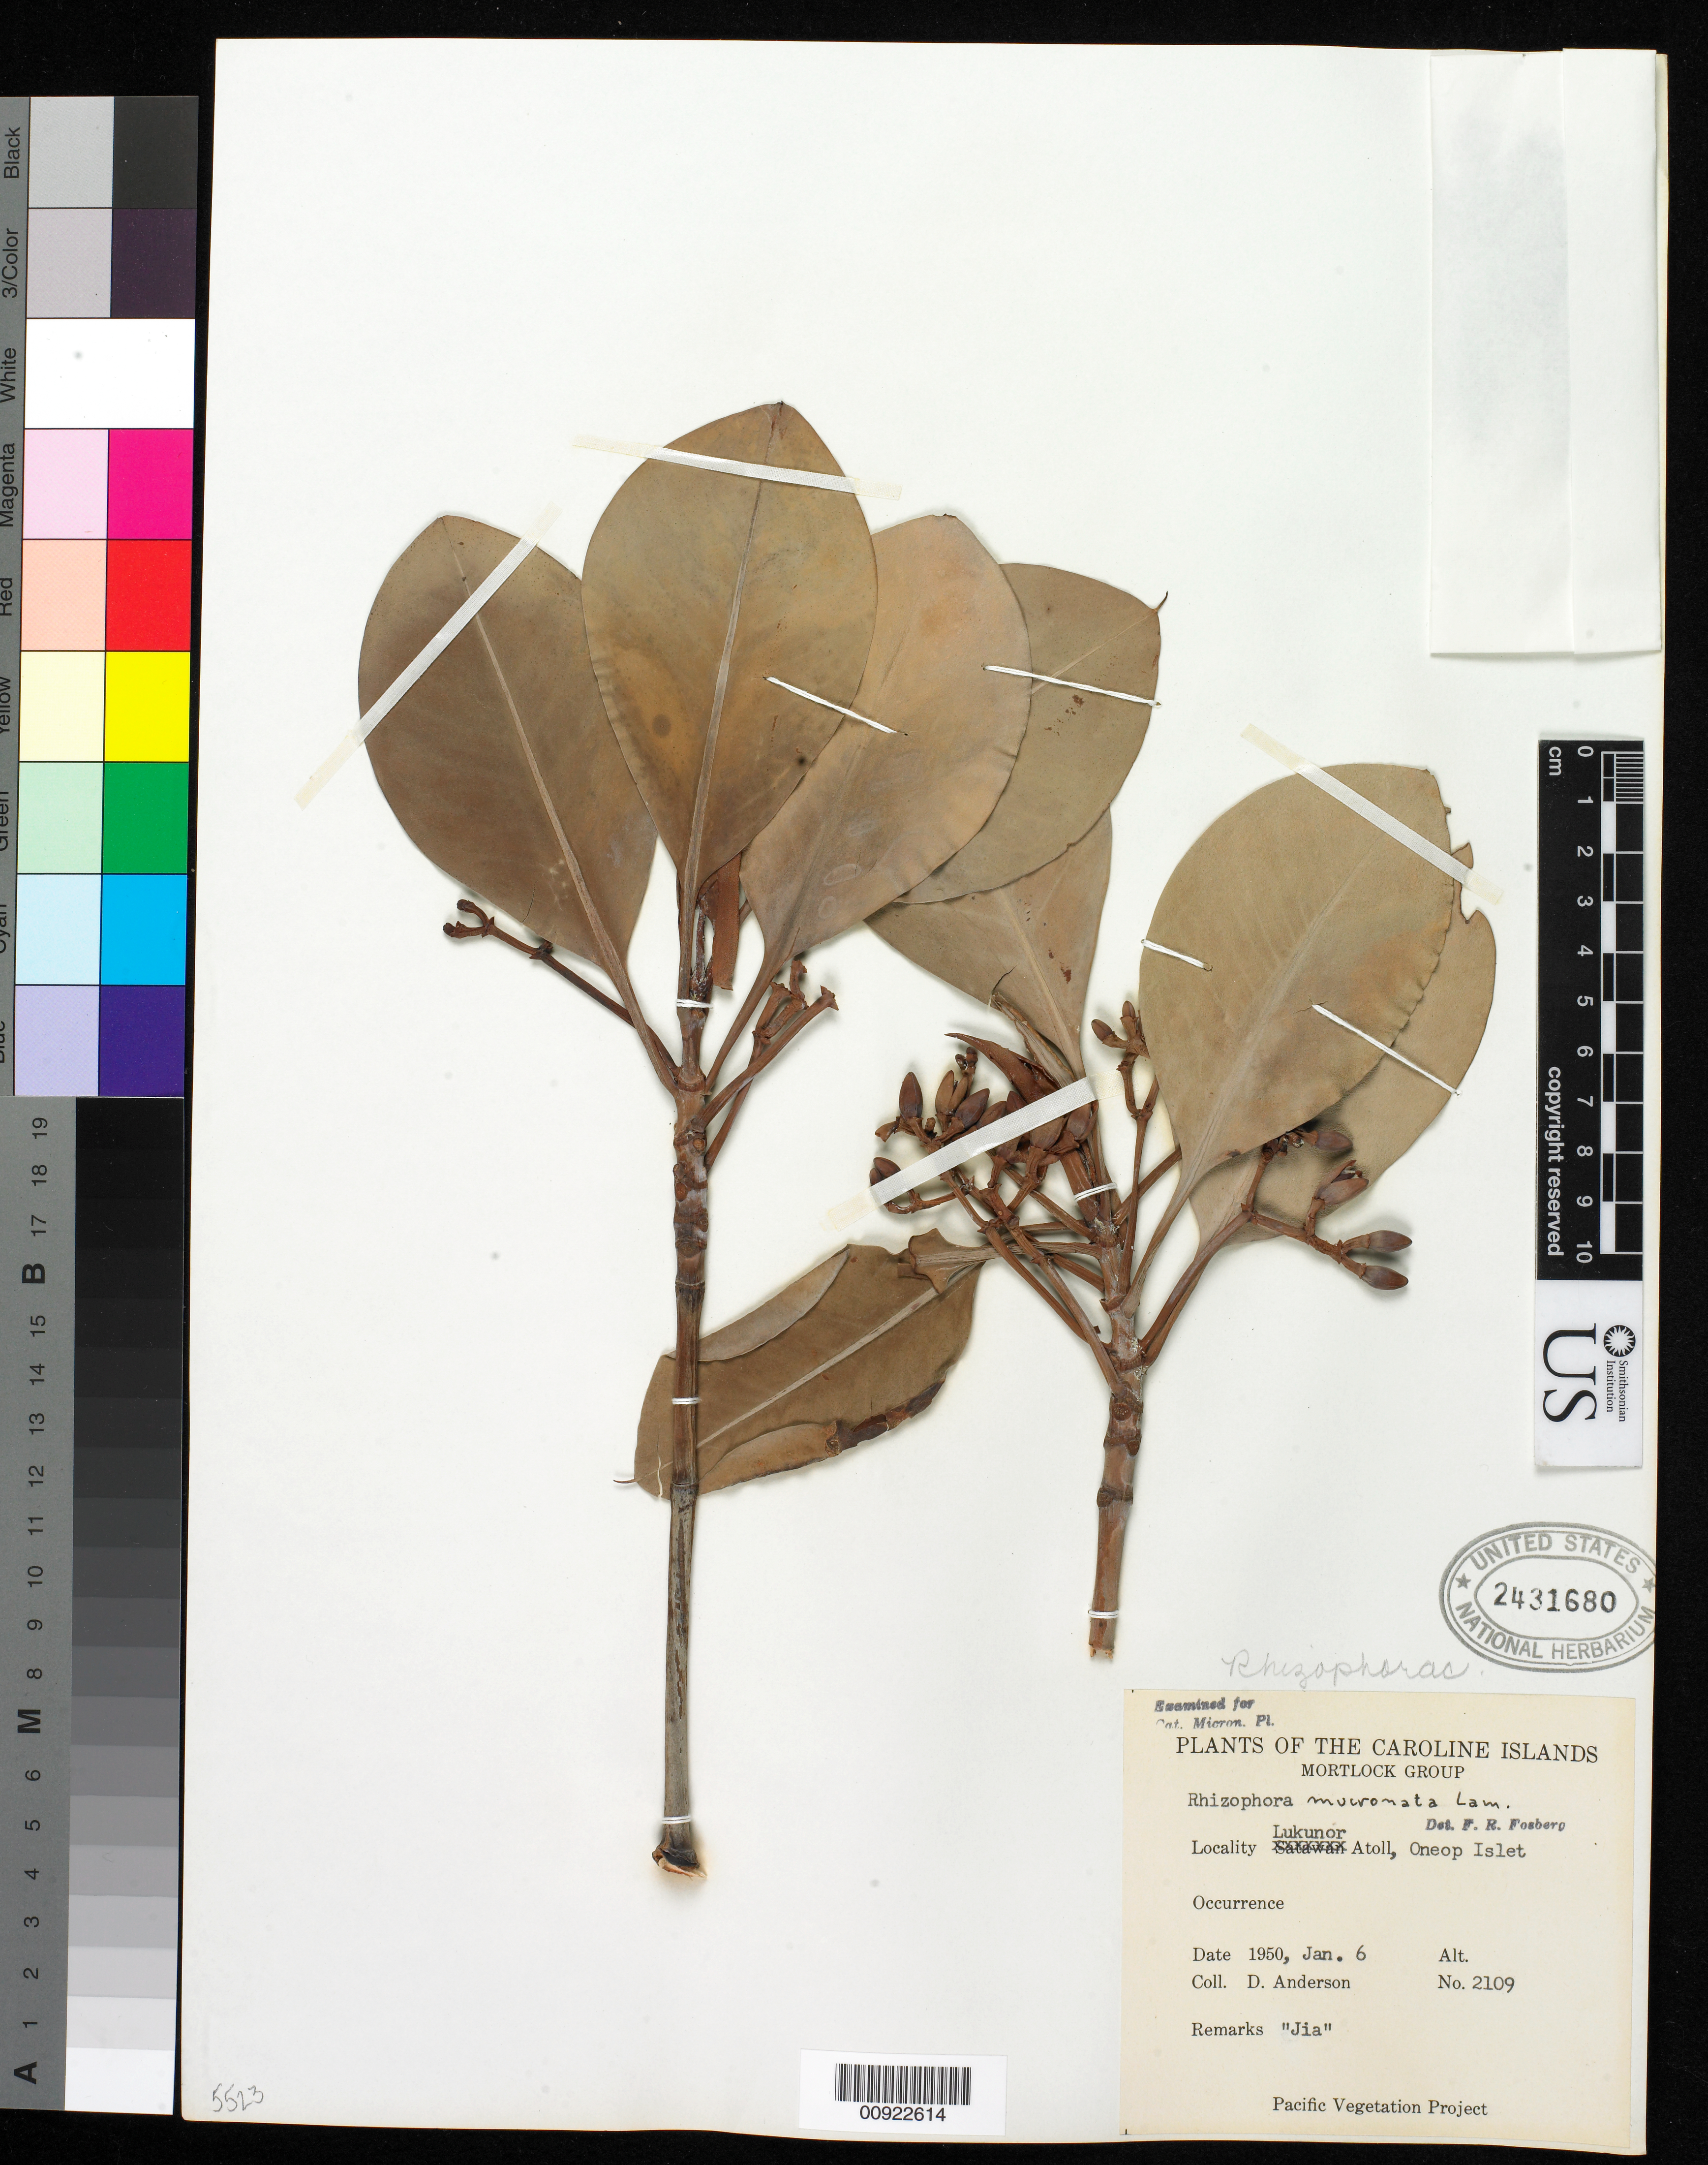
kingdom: Plantae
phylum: Tracheophyta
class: Magnoliopsida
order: Malpighiales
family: Rhizophoraceae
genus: Rhizophora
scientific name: Rhizophora mucronata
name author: Lam.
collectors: D. Anderson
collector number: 2109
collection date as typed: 06 Jan 1950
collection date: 1950-01-06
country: Micronesia, Federated States of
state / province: Truk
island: Lukunor Atoll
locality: Oneop Islet.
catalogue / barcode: US 2431680